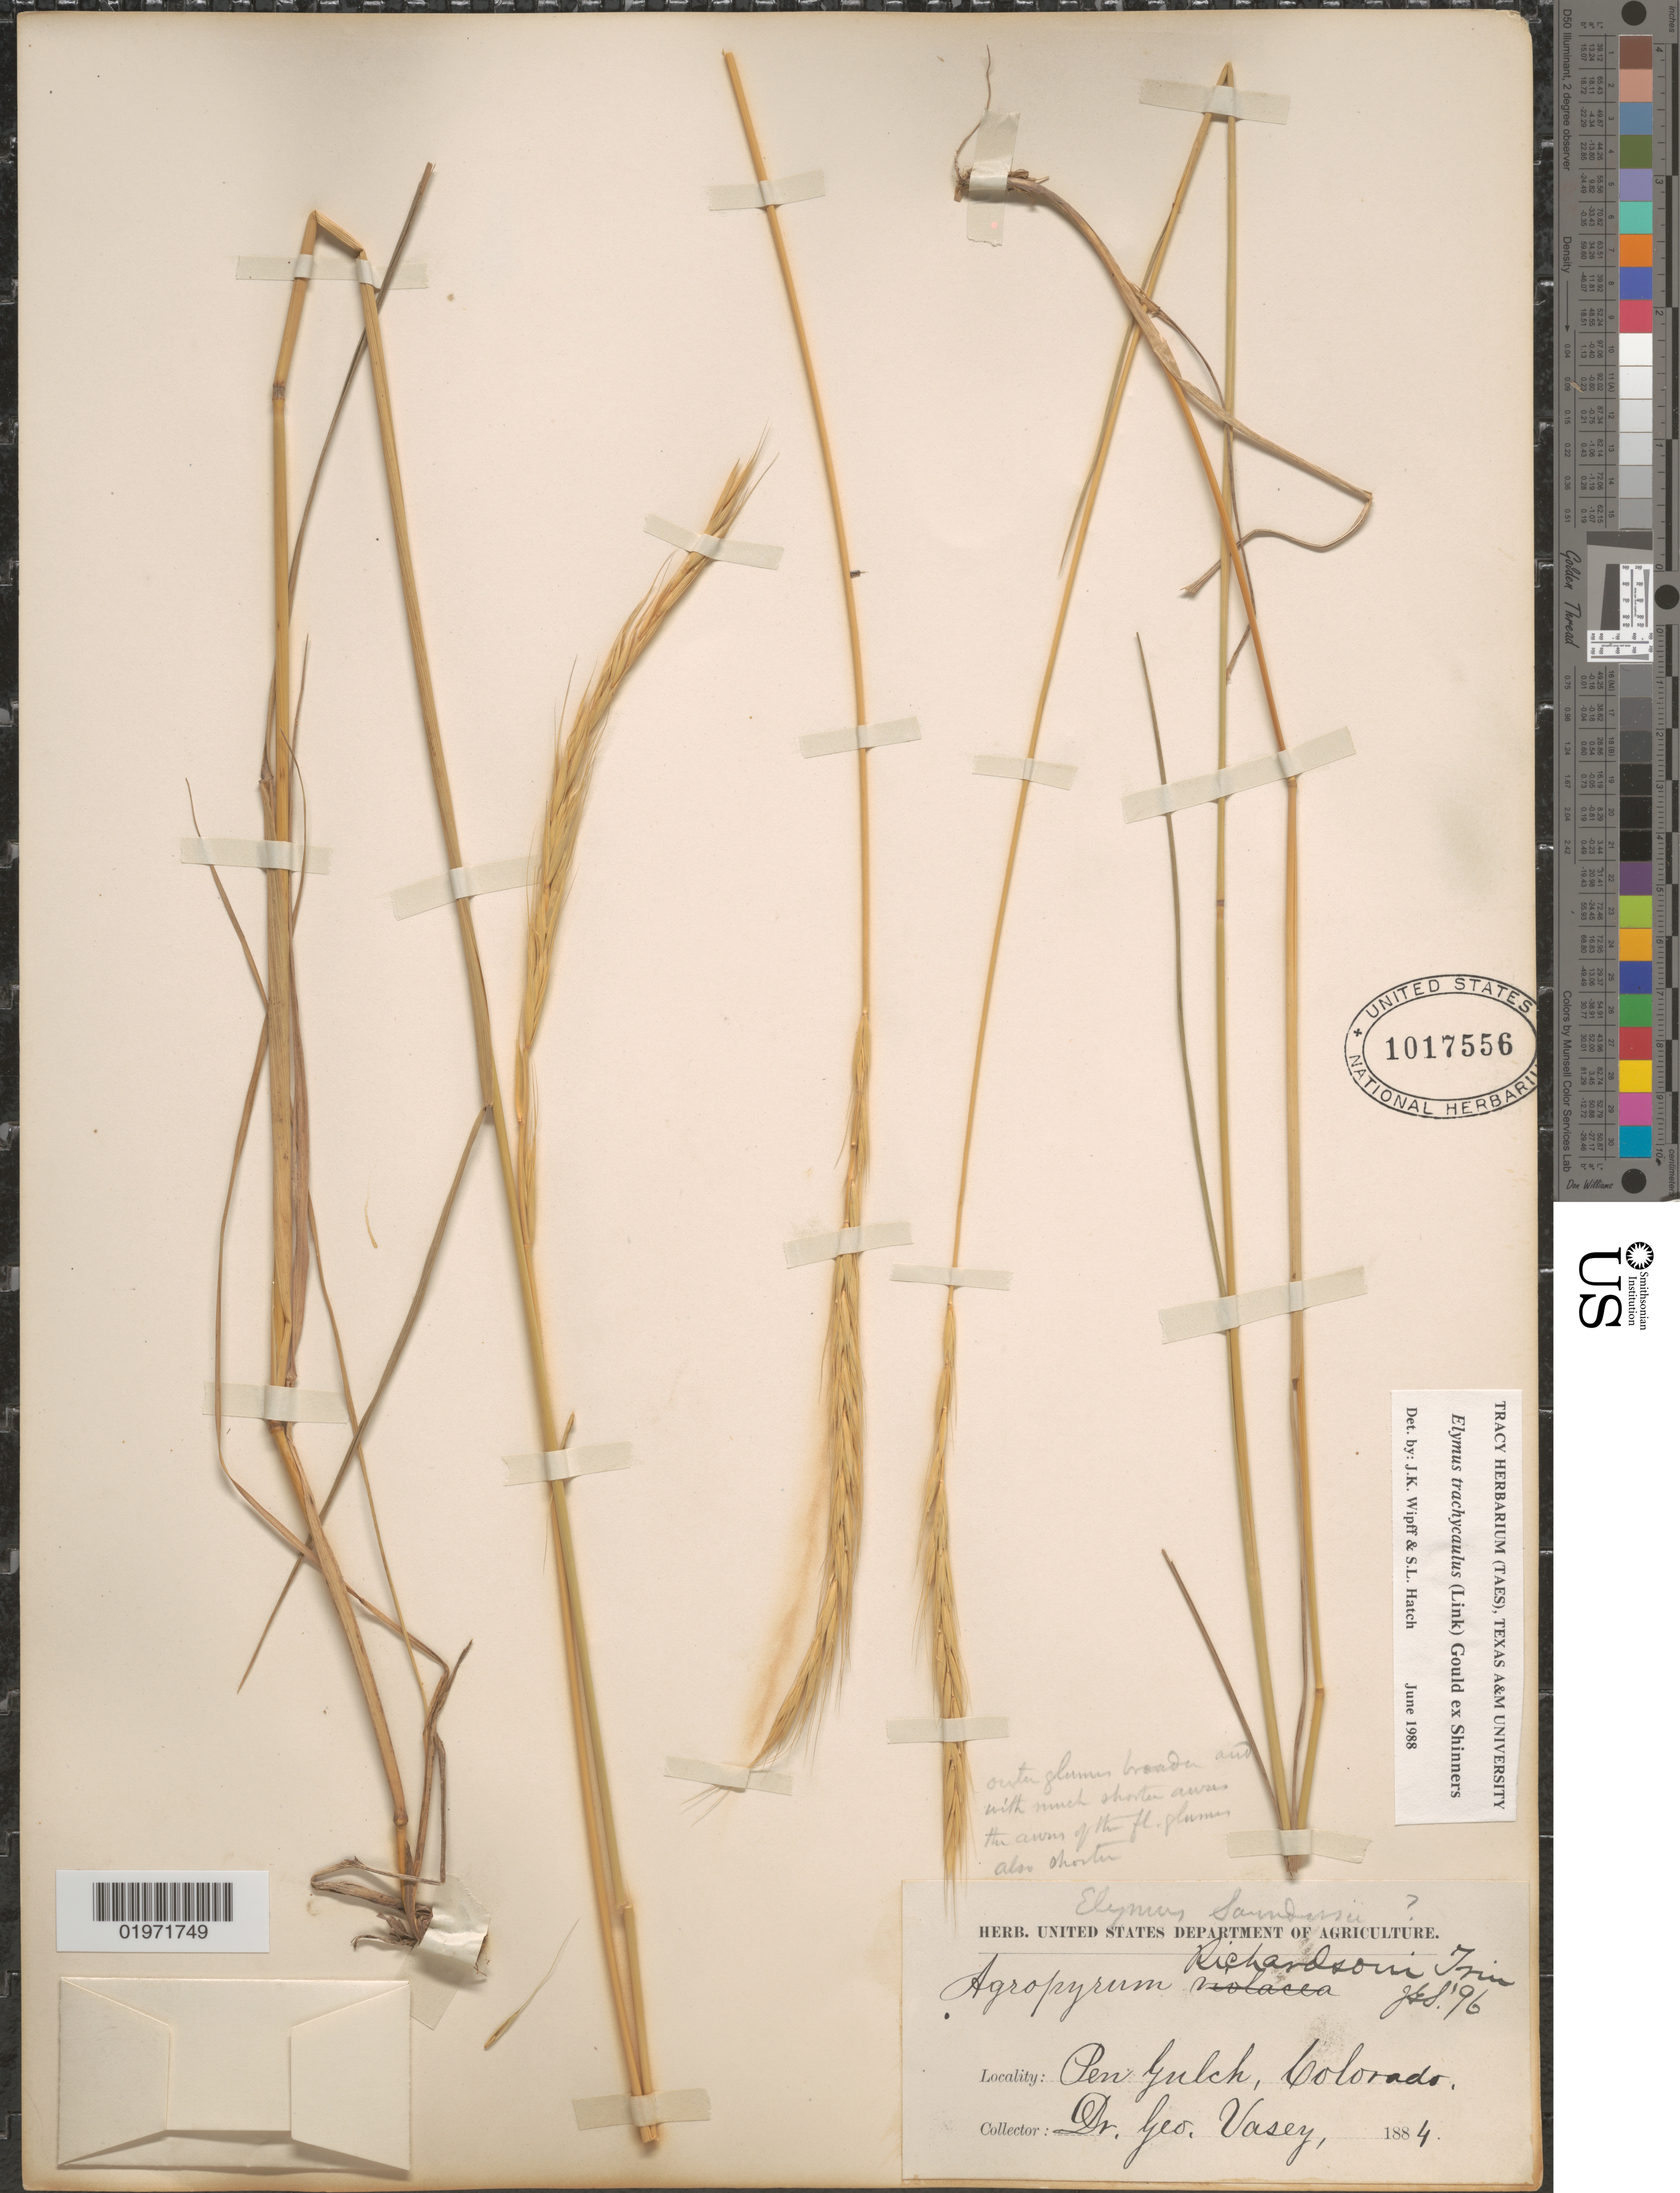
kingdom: Plantae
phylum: Tracheophyta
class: Liliopsida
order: Poales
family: Poaceae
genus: Elymus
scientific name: Elymus trachycaulus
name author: (Link) Gould ex Shinners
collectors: G. Vasey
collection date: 1884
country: United States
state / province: Colorado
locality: Pen Gulch.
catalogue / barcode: US 1017556